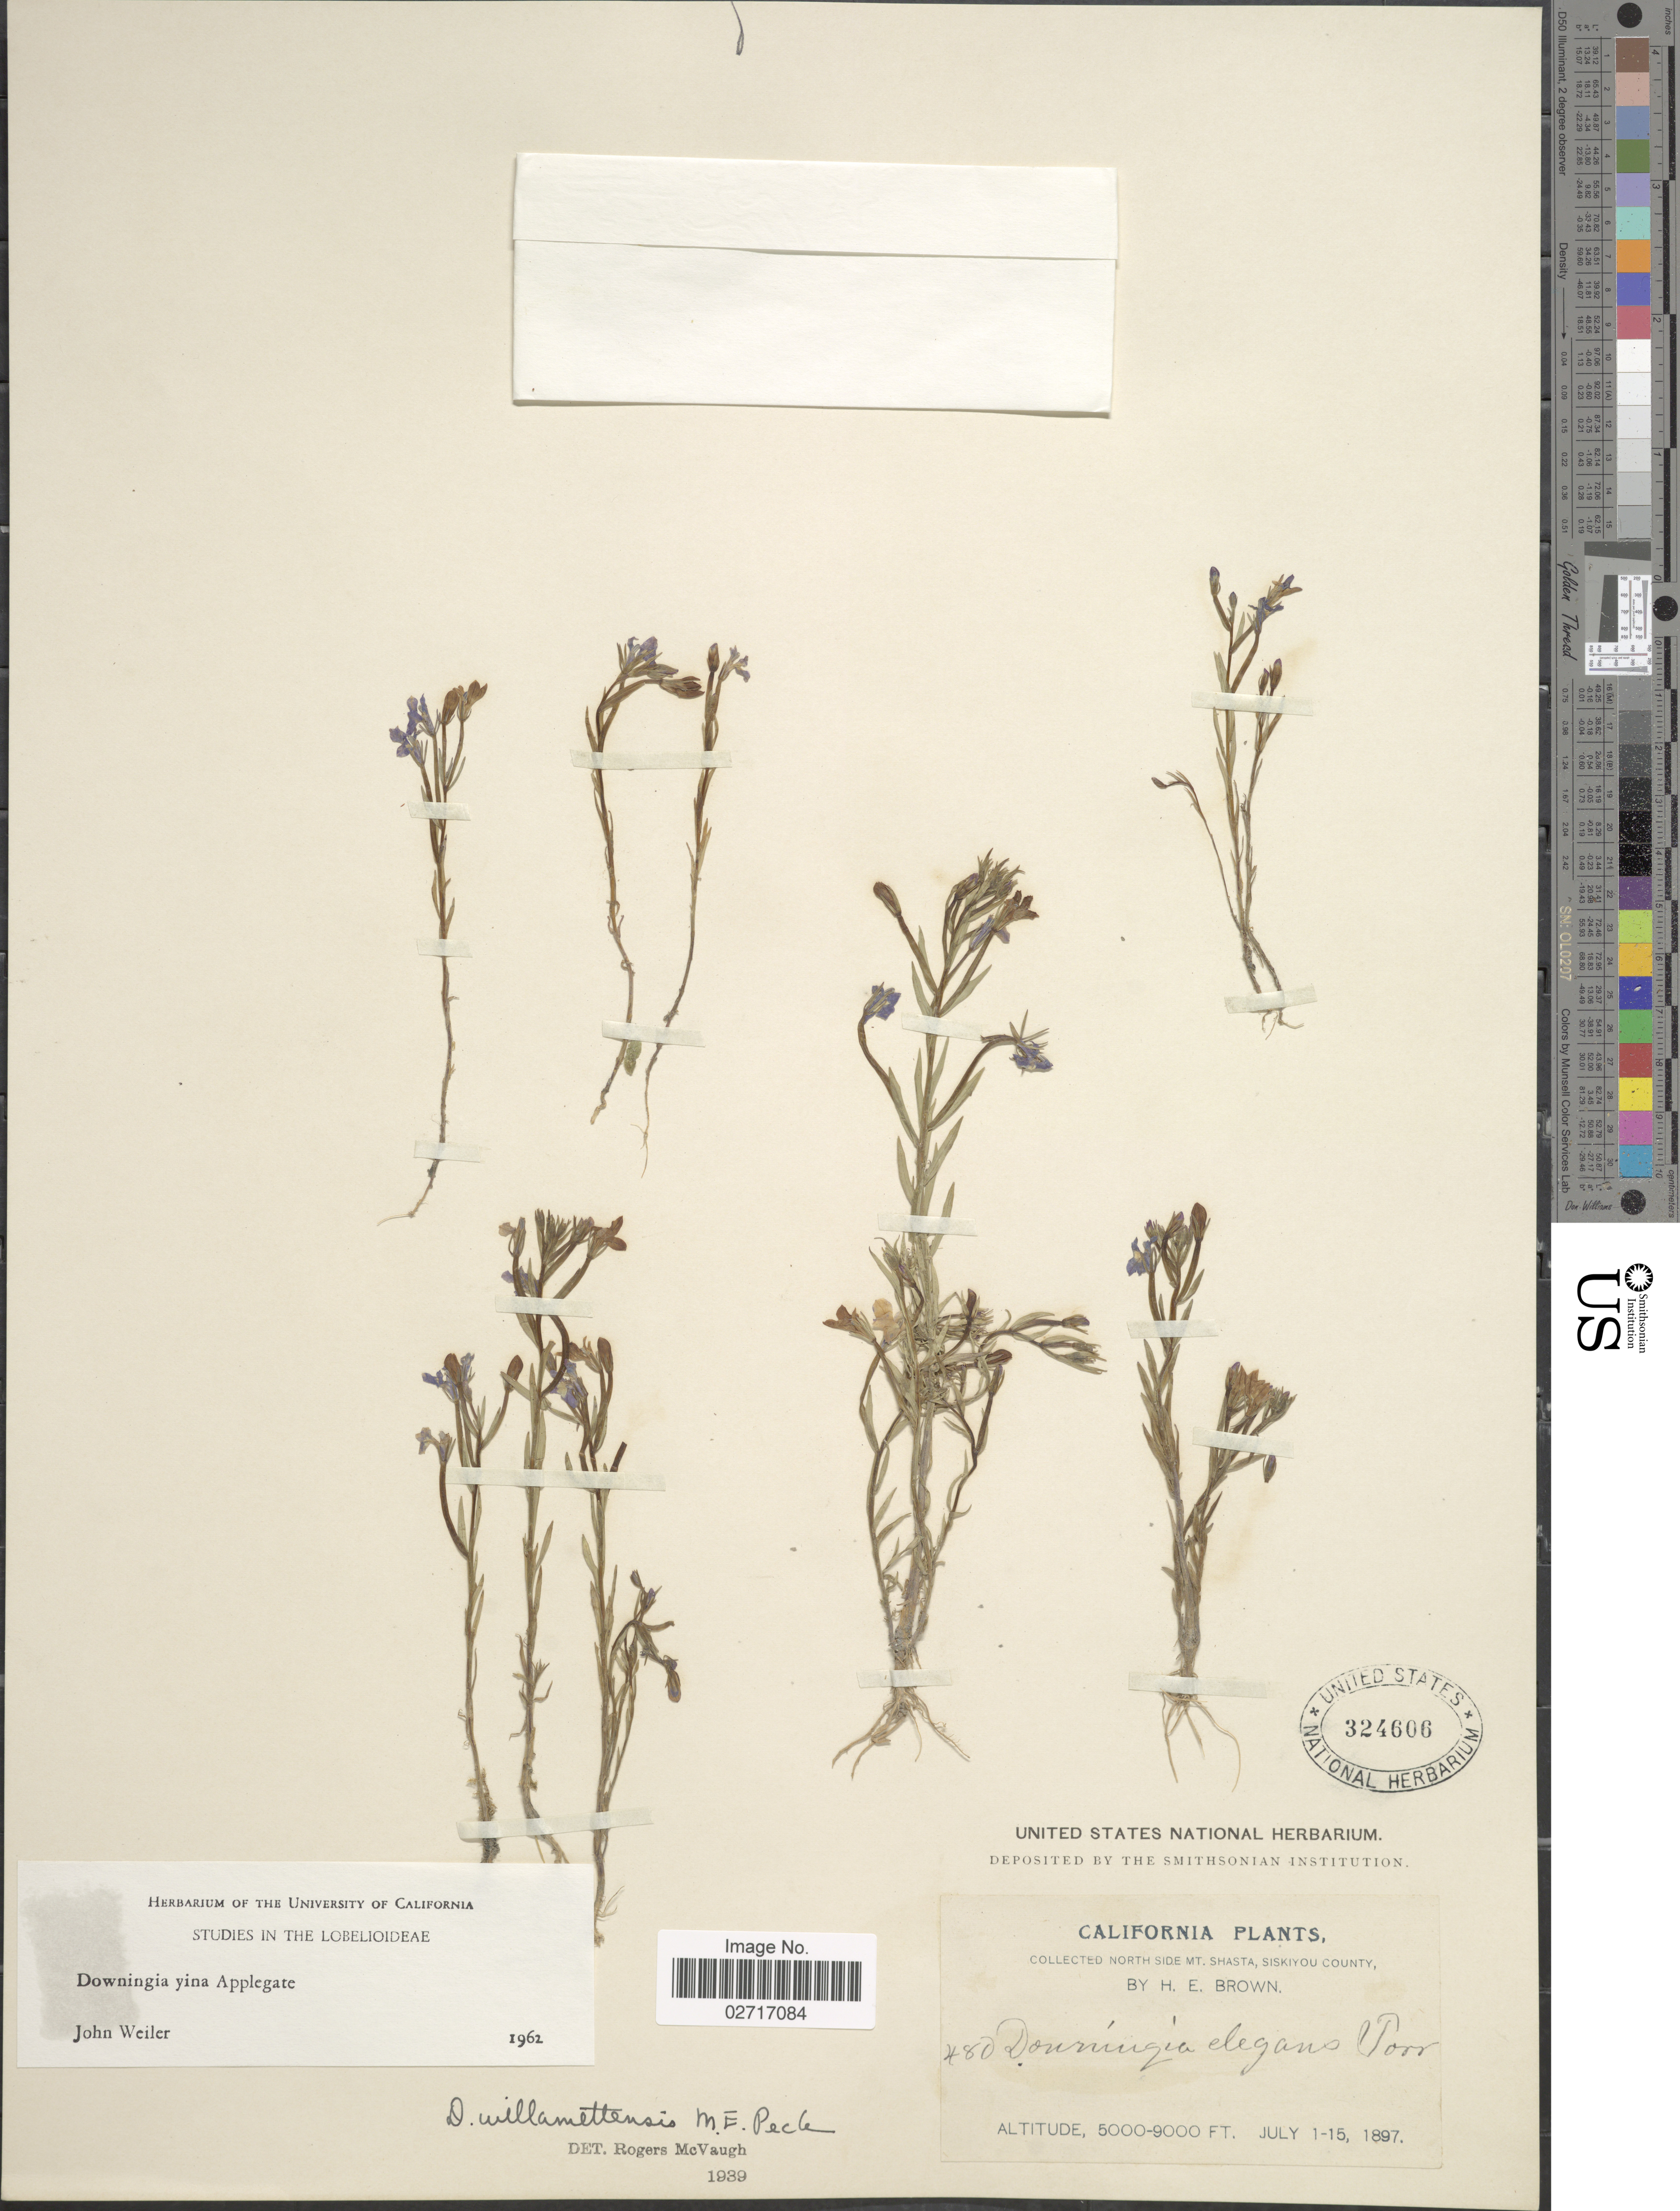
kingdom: Plantae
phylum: Tracheophyta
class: Magnoliopsida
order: Asterales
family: Campanulaceae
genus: Downingia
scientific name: Downingia yina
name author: Applegate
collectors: H. E. Brown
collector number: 480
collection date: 1897-07-01/1897-07-15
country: United States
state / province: California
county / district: Siskiyou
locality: North side Mt. Shasta, Siskiyou County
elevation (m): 1524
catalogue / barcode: US 324606